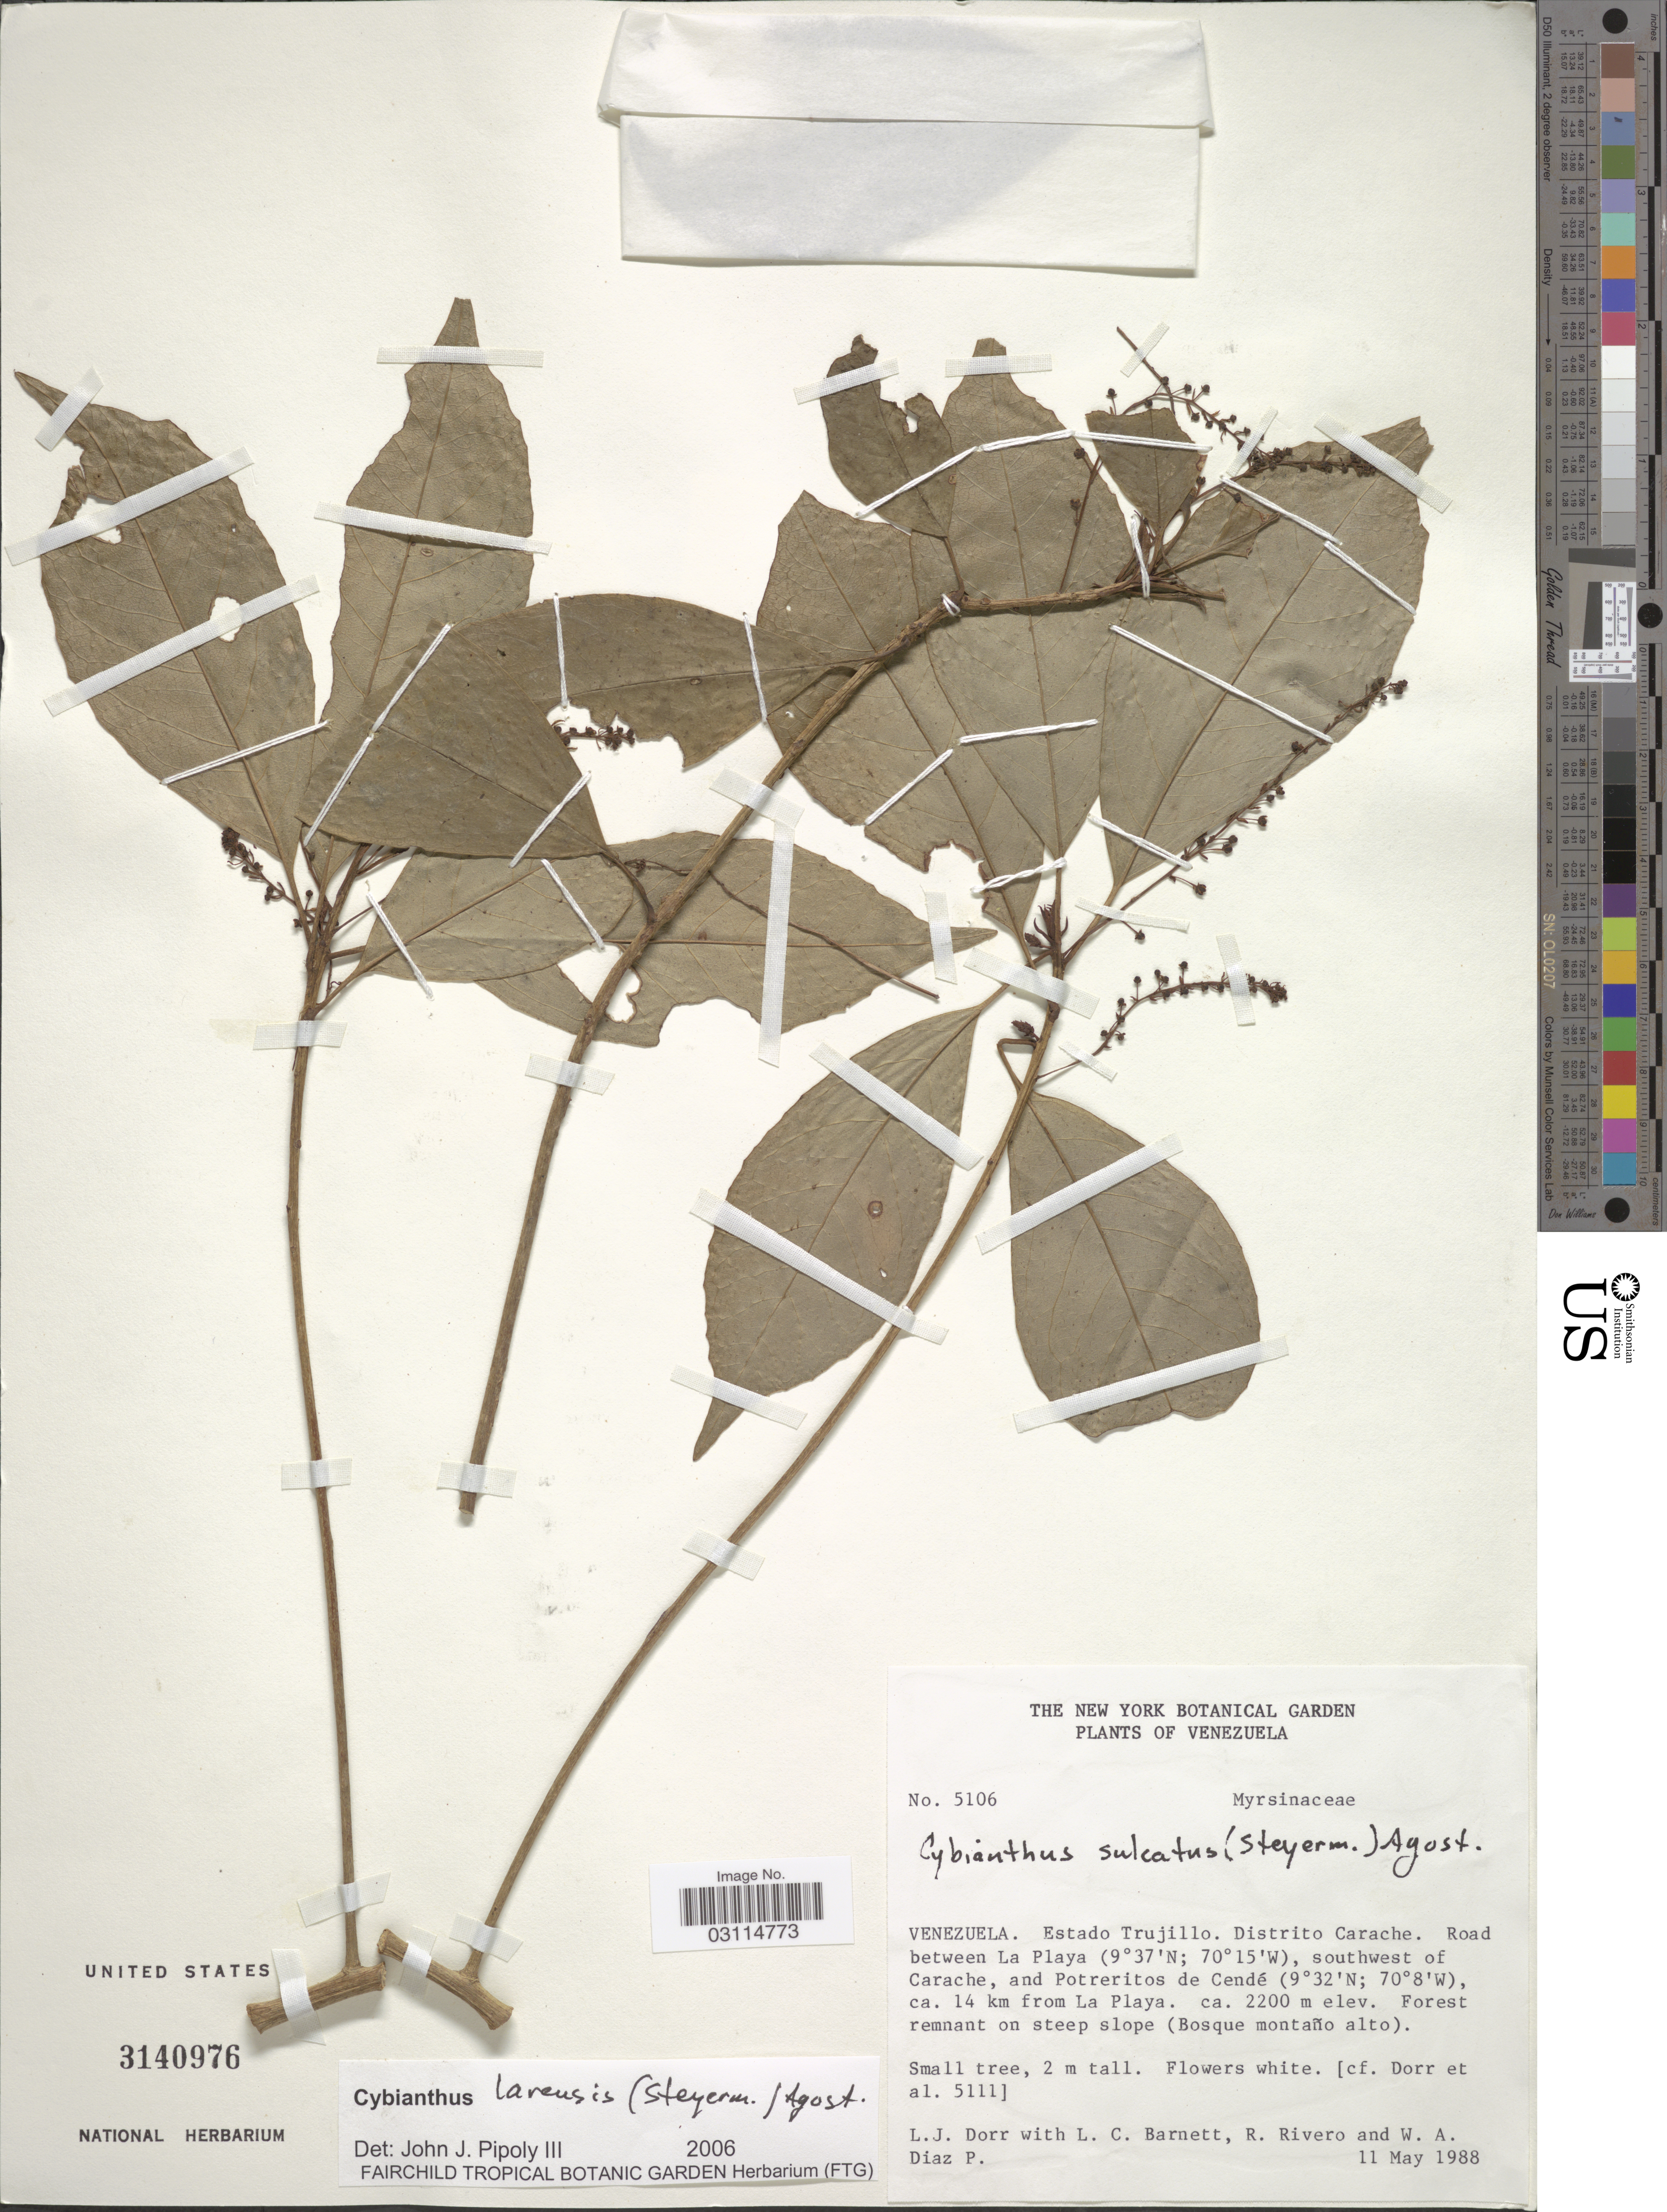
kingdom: Plantae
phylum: Tracheophyta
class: Magnoliopsida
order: Ericales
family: Primulaceae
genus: Cybianthus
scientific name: Cybianthus larensis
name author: (Steyerm.) G. Agostini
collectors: L. J. Dorr, L. C. Barnett, R. Rivero & W. Díaz P.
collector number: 5106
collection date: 1988-05-11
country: Venezuela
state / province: Trujillo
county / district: Carache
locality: Road between La Playa, SW of Carache, and Potreritos de Cendé, ca. 14 km from La Playa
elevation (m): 2200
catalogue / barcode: US 3140976